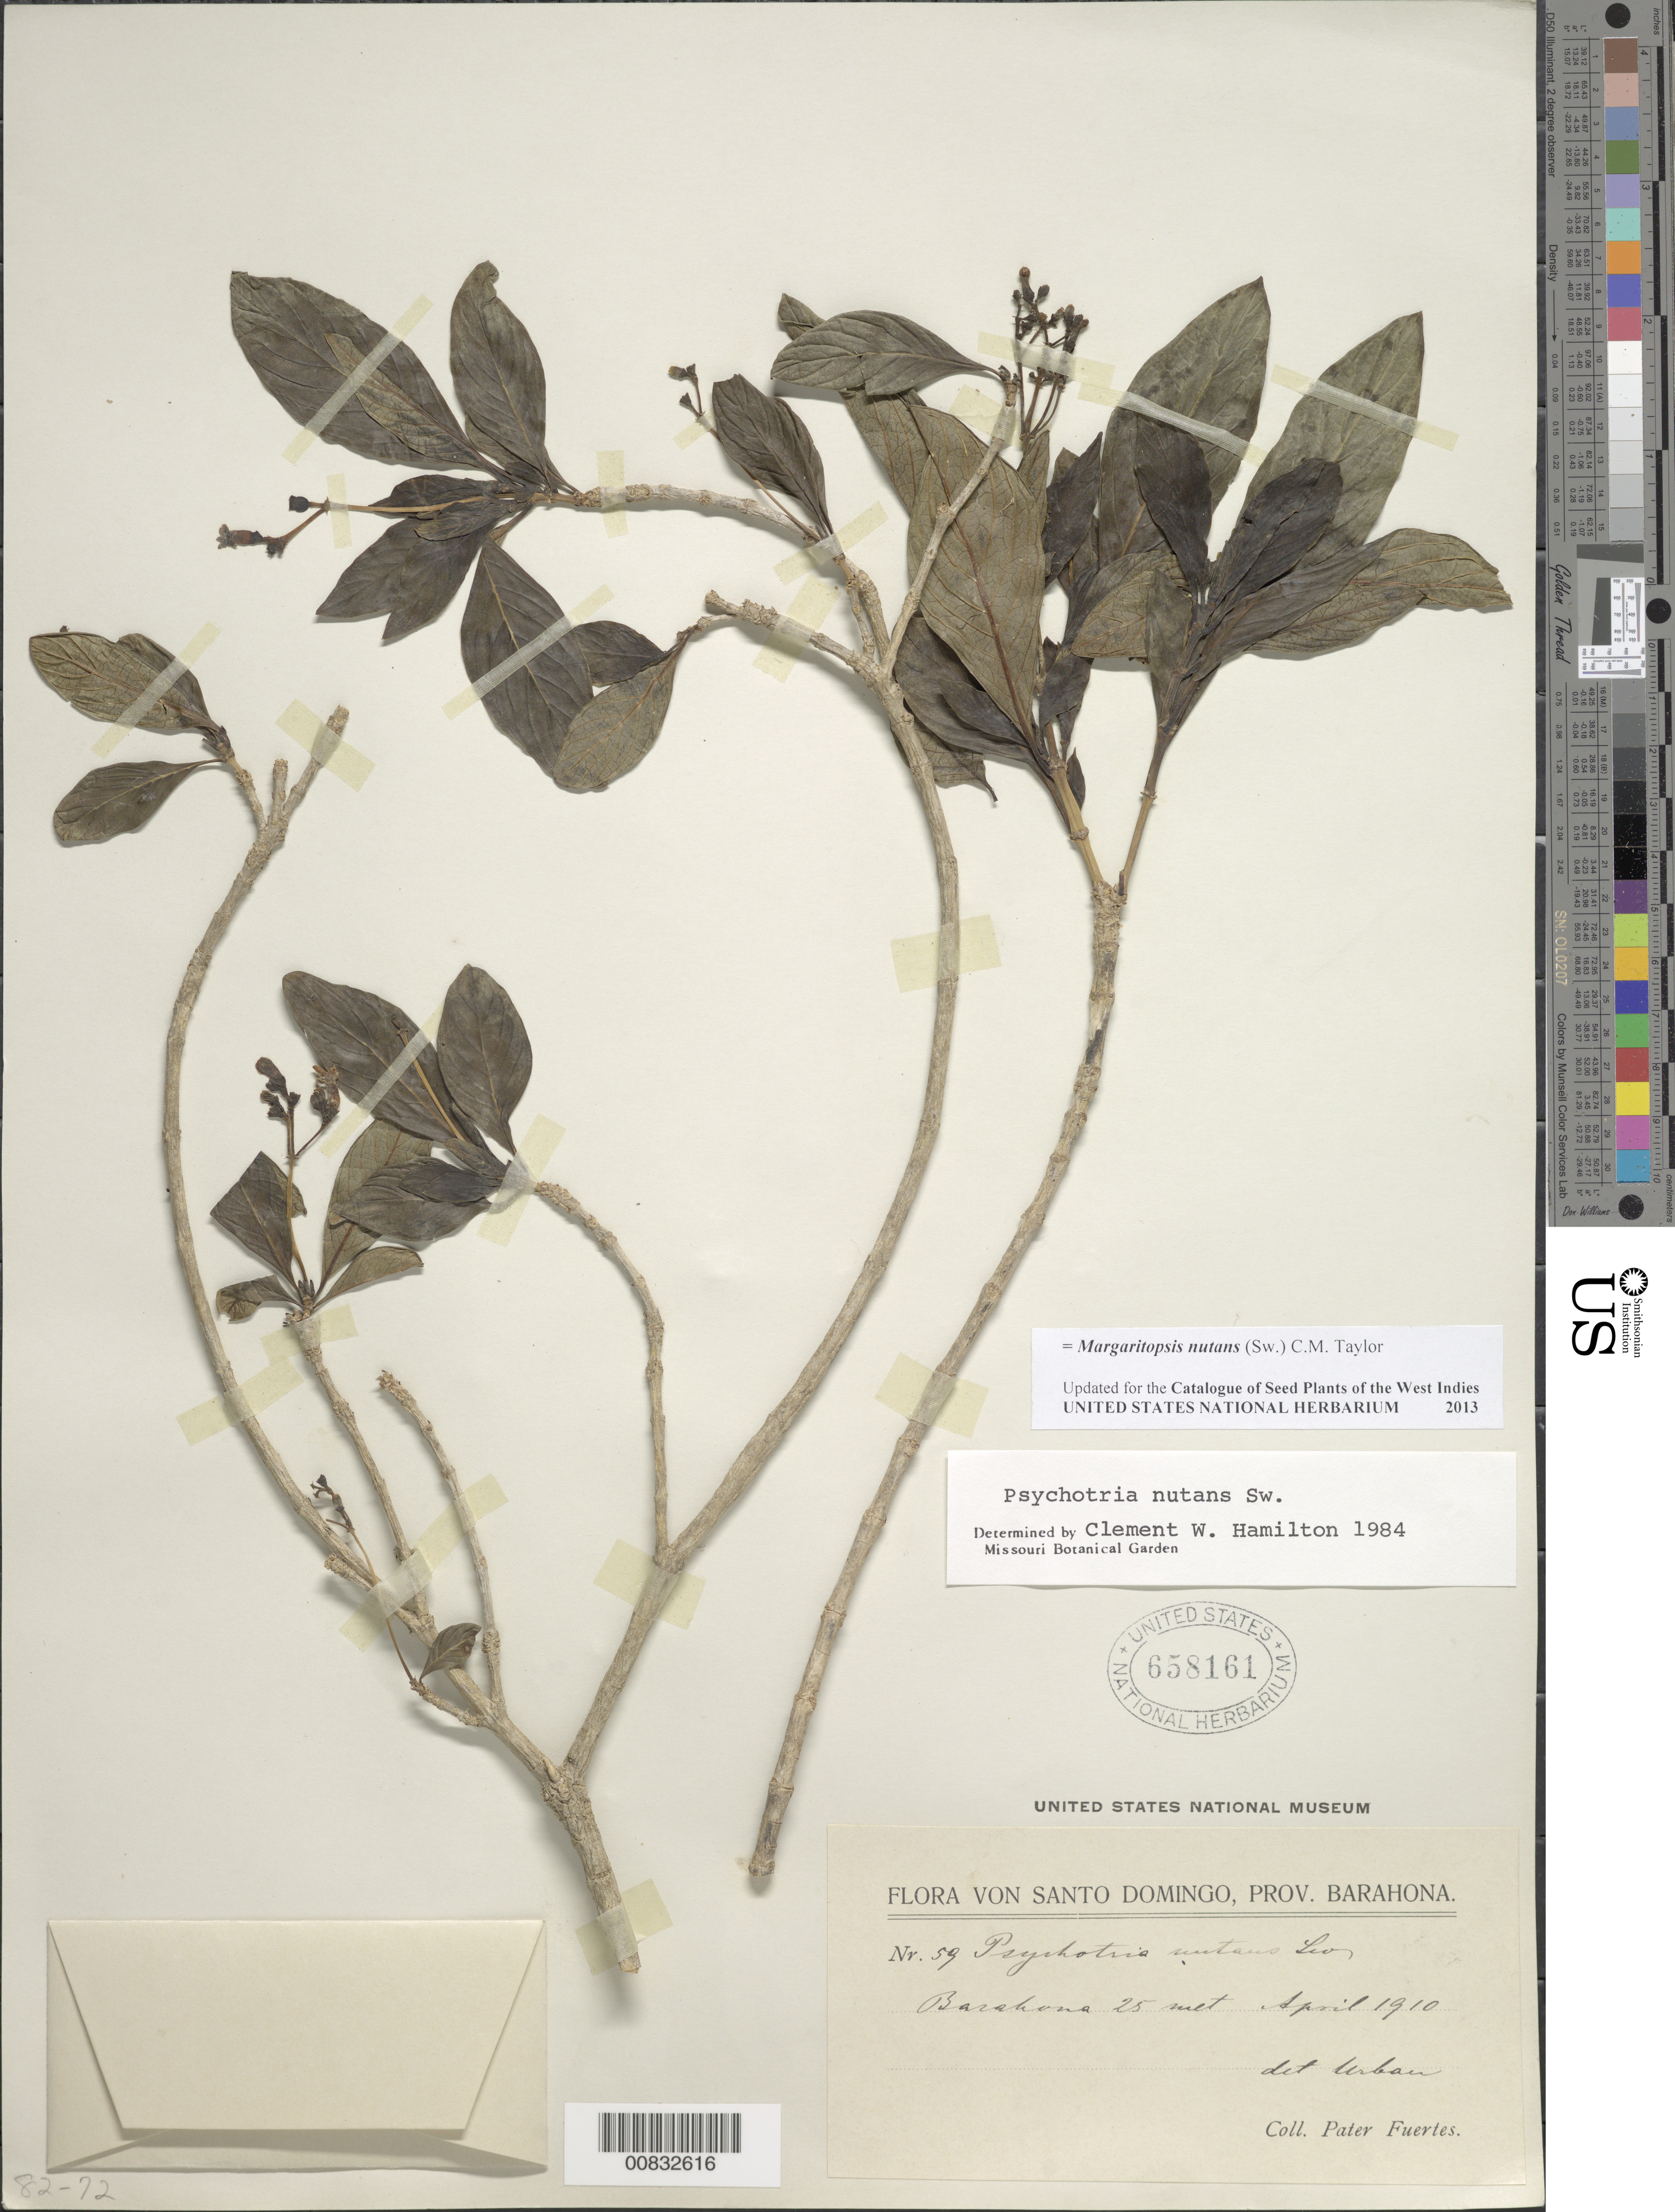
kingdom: Plantae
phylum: Tracheophyta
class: Magnoliopsida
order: Gentianales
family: Rubiaceae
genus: Margaritopsis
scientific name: Margaritopsis nutans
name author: (Sw.) C.M. Taylor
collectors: M. D. Fuertes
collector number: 59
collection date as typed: Apr 1910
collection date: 1910-04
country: Dominican Republic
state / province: Barahona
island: Hispaniola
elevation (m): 25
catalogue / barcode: US 658161